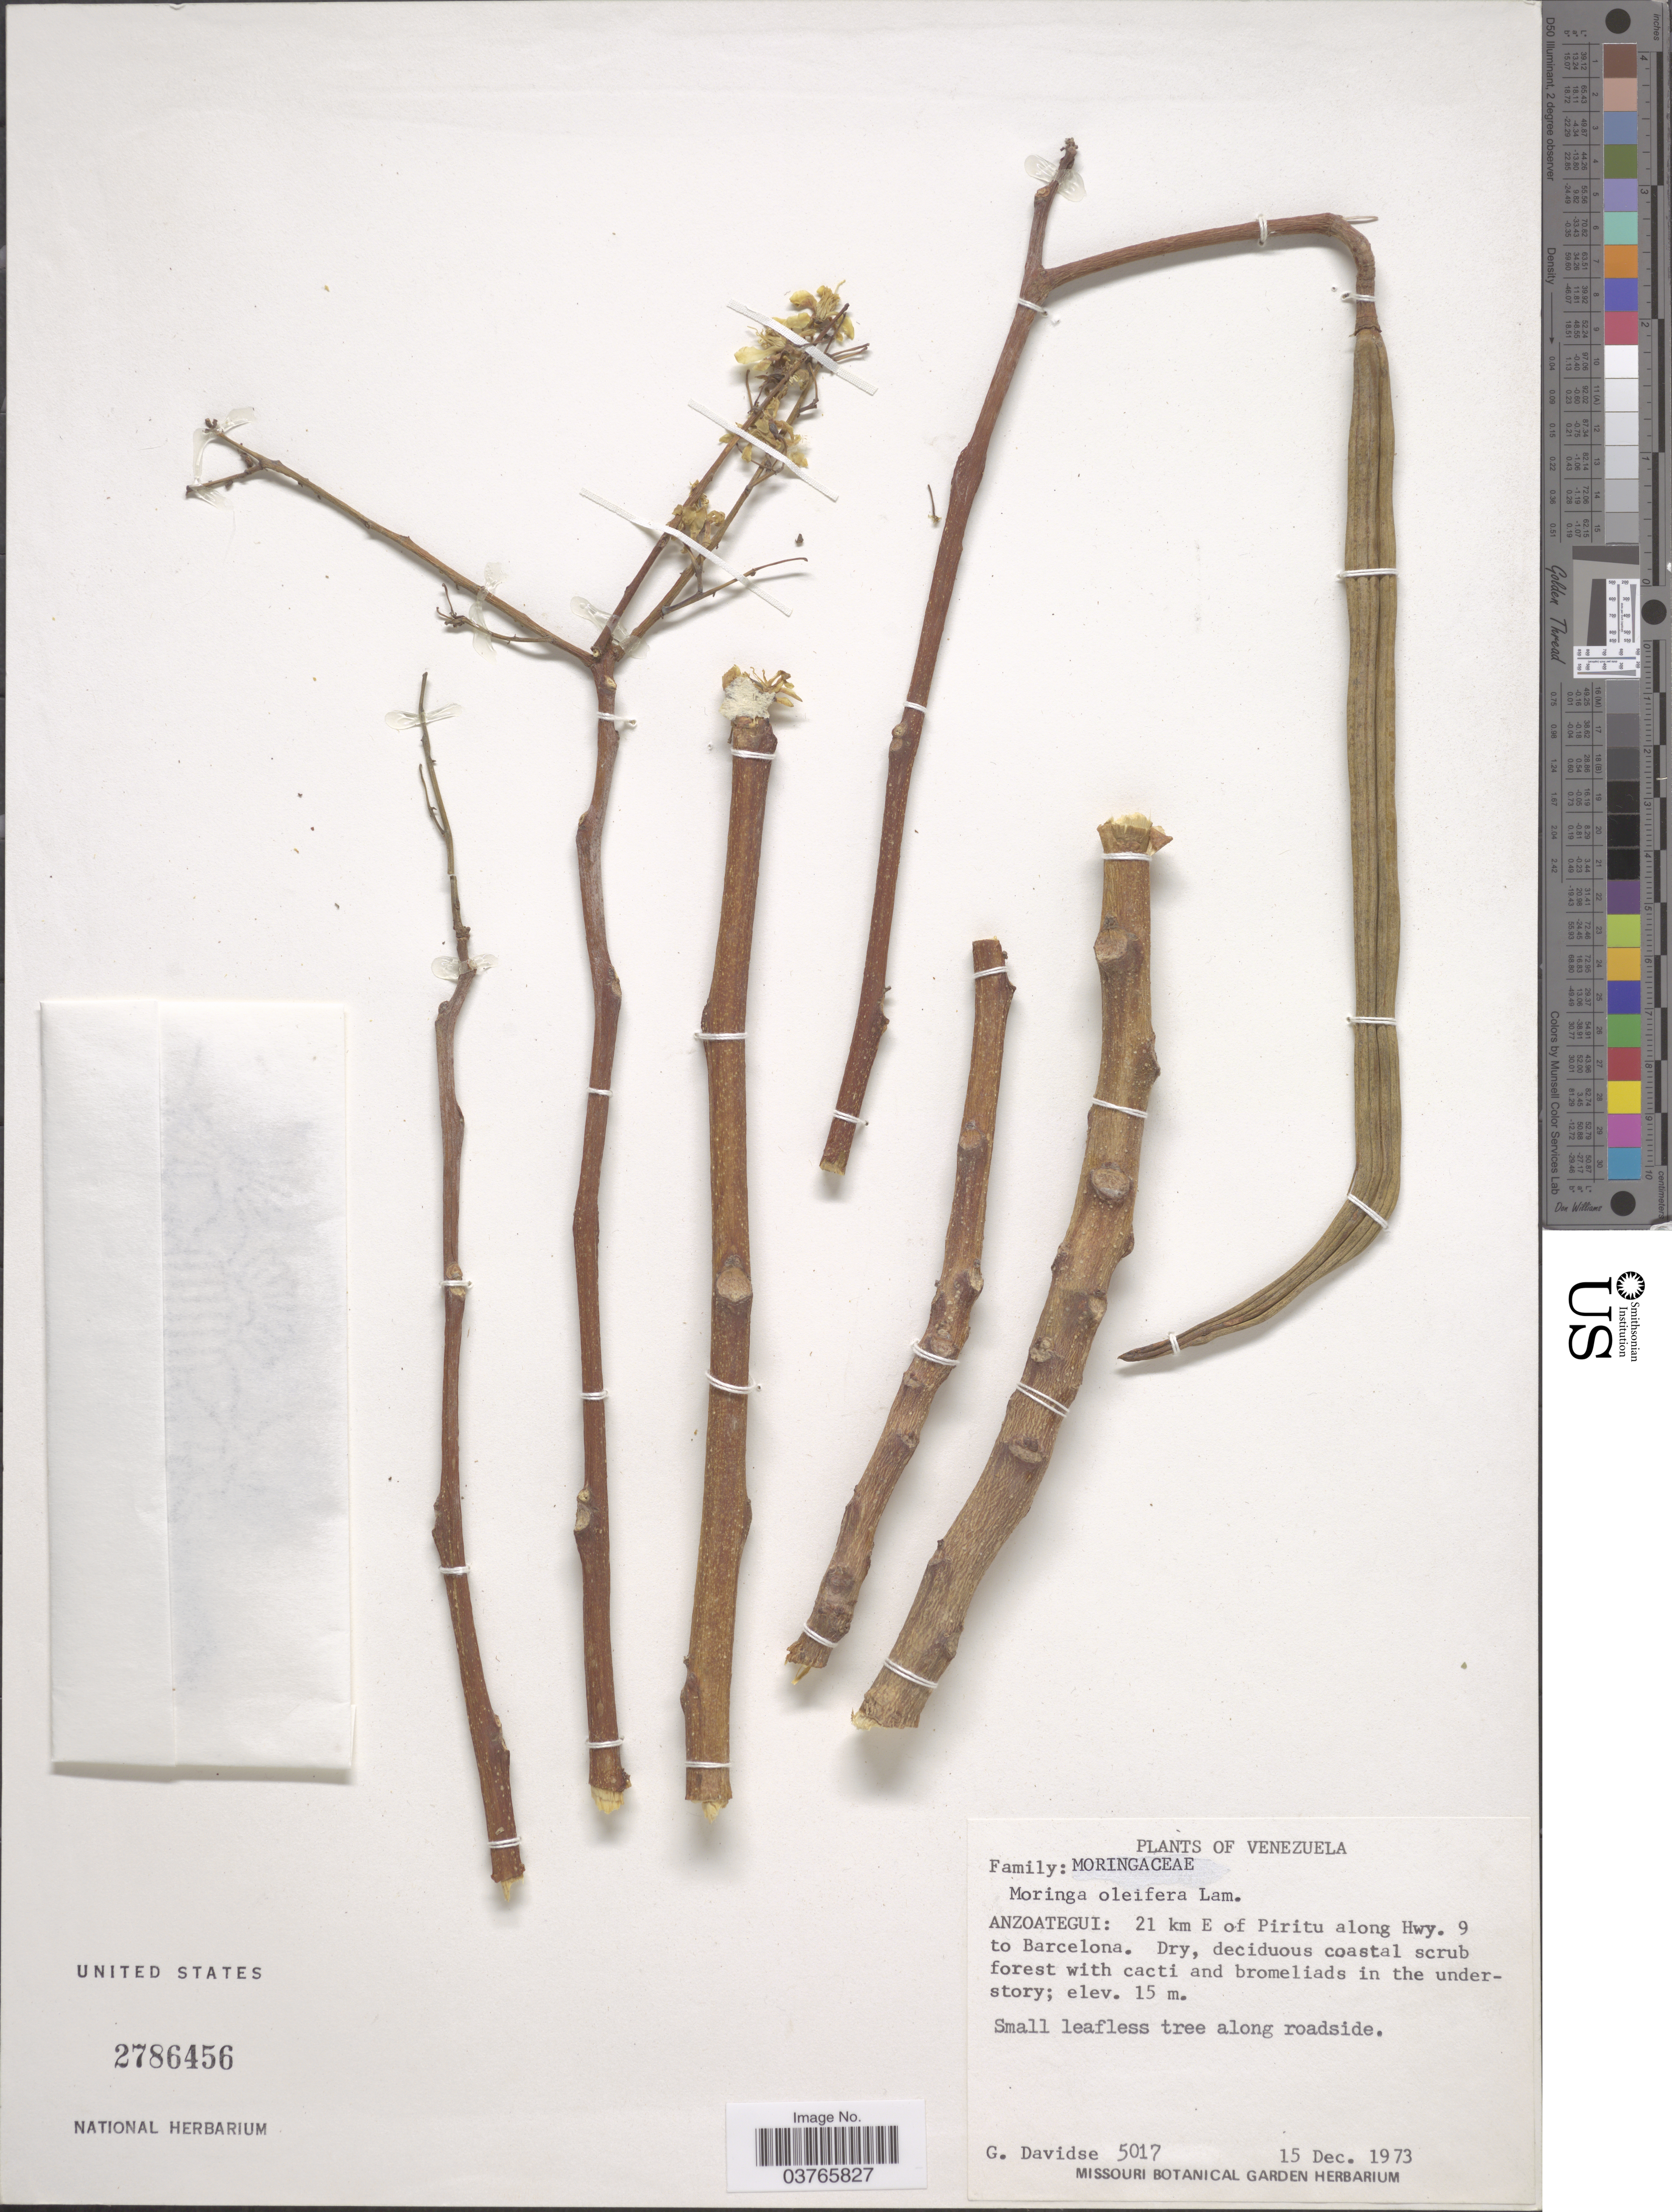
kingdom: Plantae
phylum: Tracheophyta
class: Magnoliopsida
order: Brassicales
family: Moringaceae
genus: Moringa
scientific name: Moringa oleifera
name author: Lam.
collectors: G. Davidse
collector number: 5017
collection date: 1973-12-15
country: Venezuela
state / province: Anzoategui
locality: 21 km E of Piritu along Hwy. 9 to Barcelona.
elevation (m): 15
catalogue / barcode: US 2786456